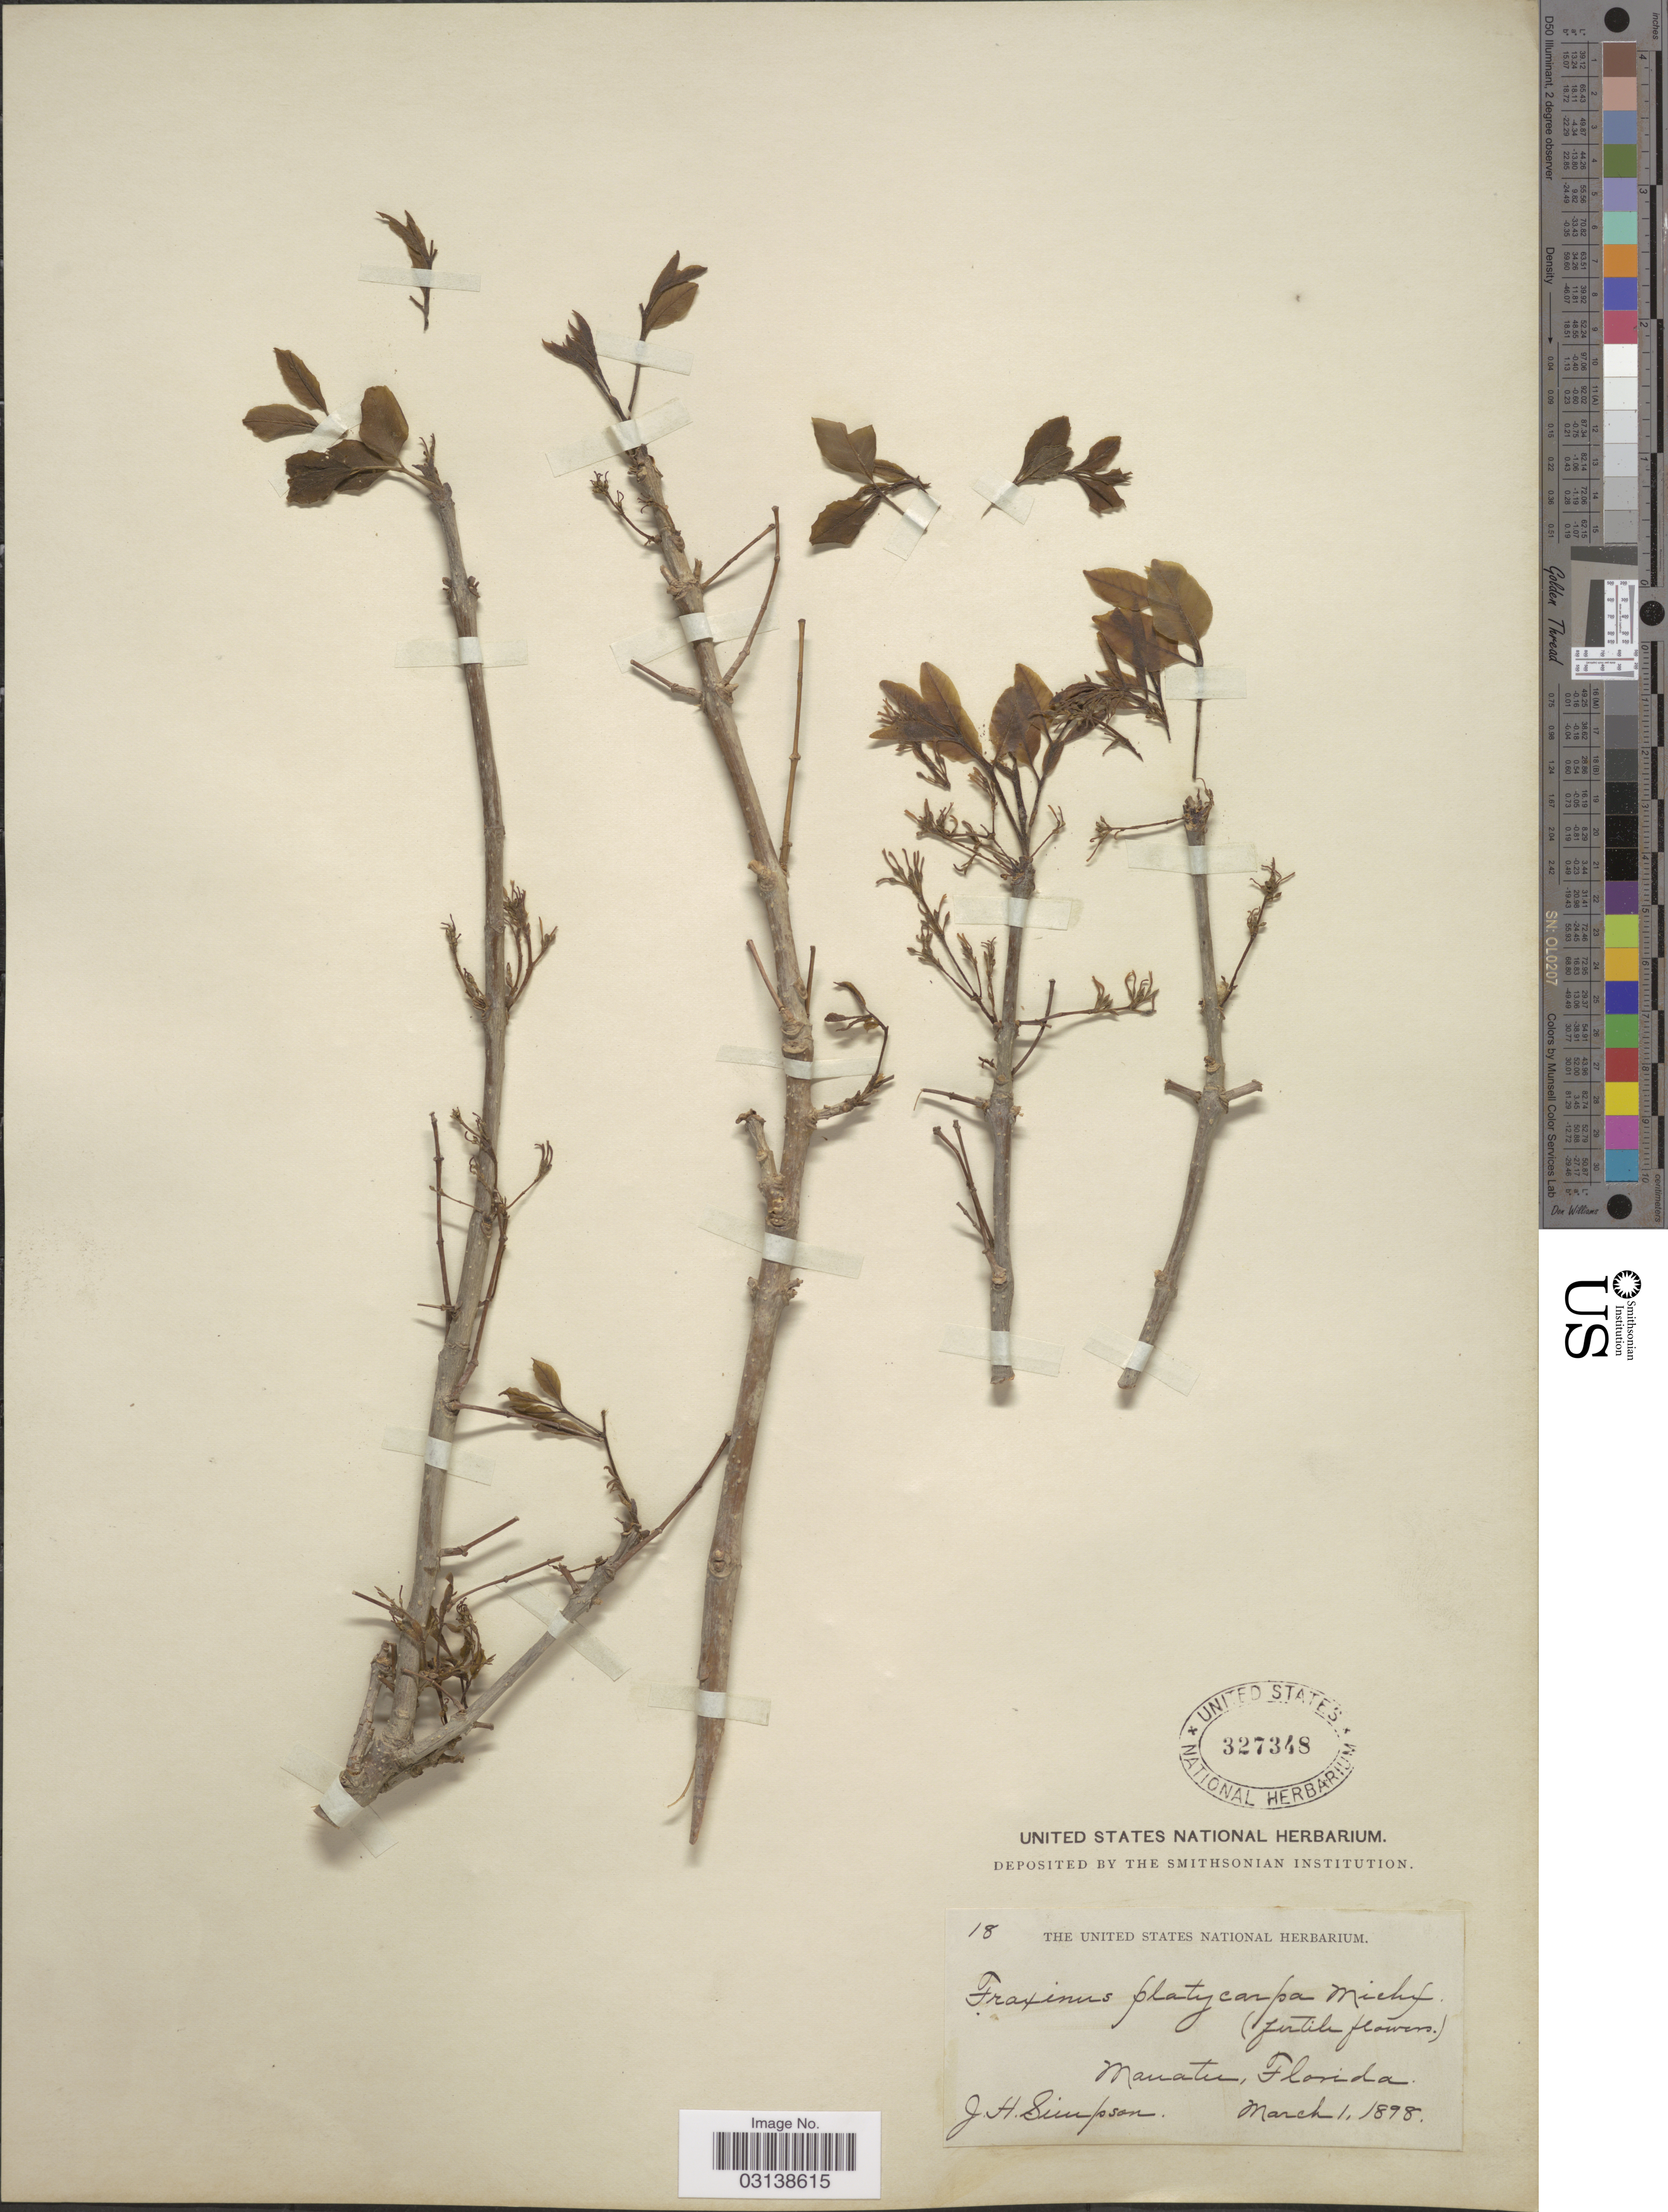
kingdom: Plantae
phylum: Tracheophyta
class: Magnoliopsida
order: Lamiales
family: Oleaceae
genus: Fraxinus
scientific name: Fraxinus caroliniana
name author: Mill.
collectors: J. H. Simpson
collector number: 18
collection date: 1898-03-01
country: United States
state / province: Florida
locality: Manatee.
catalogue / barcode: US 327348